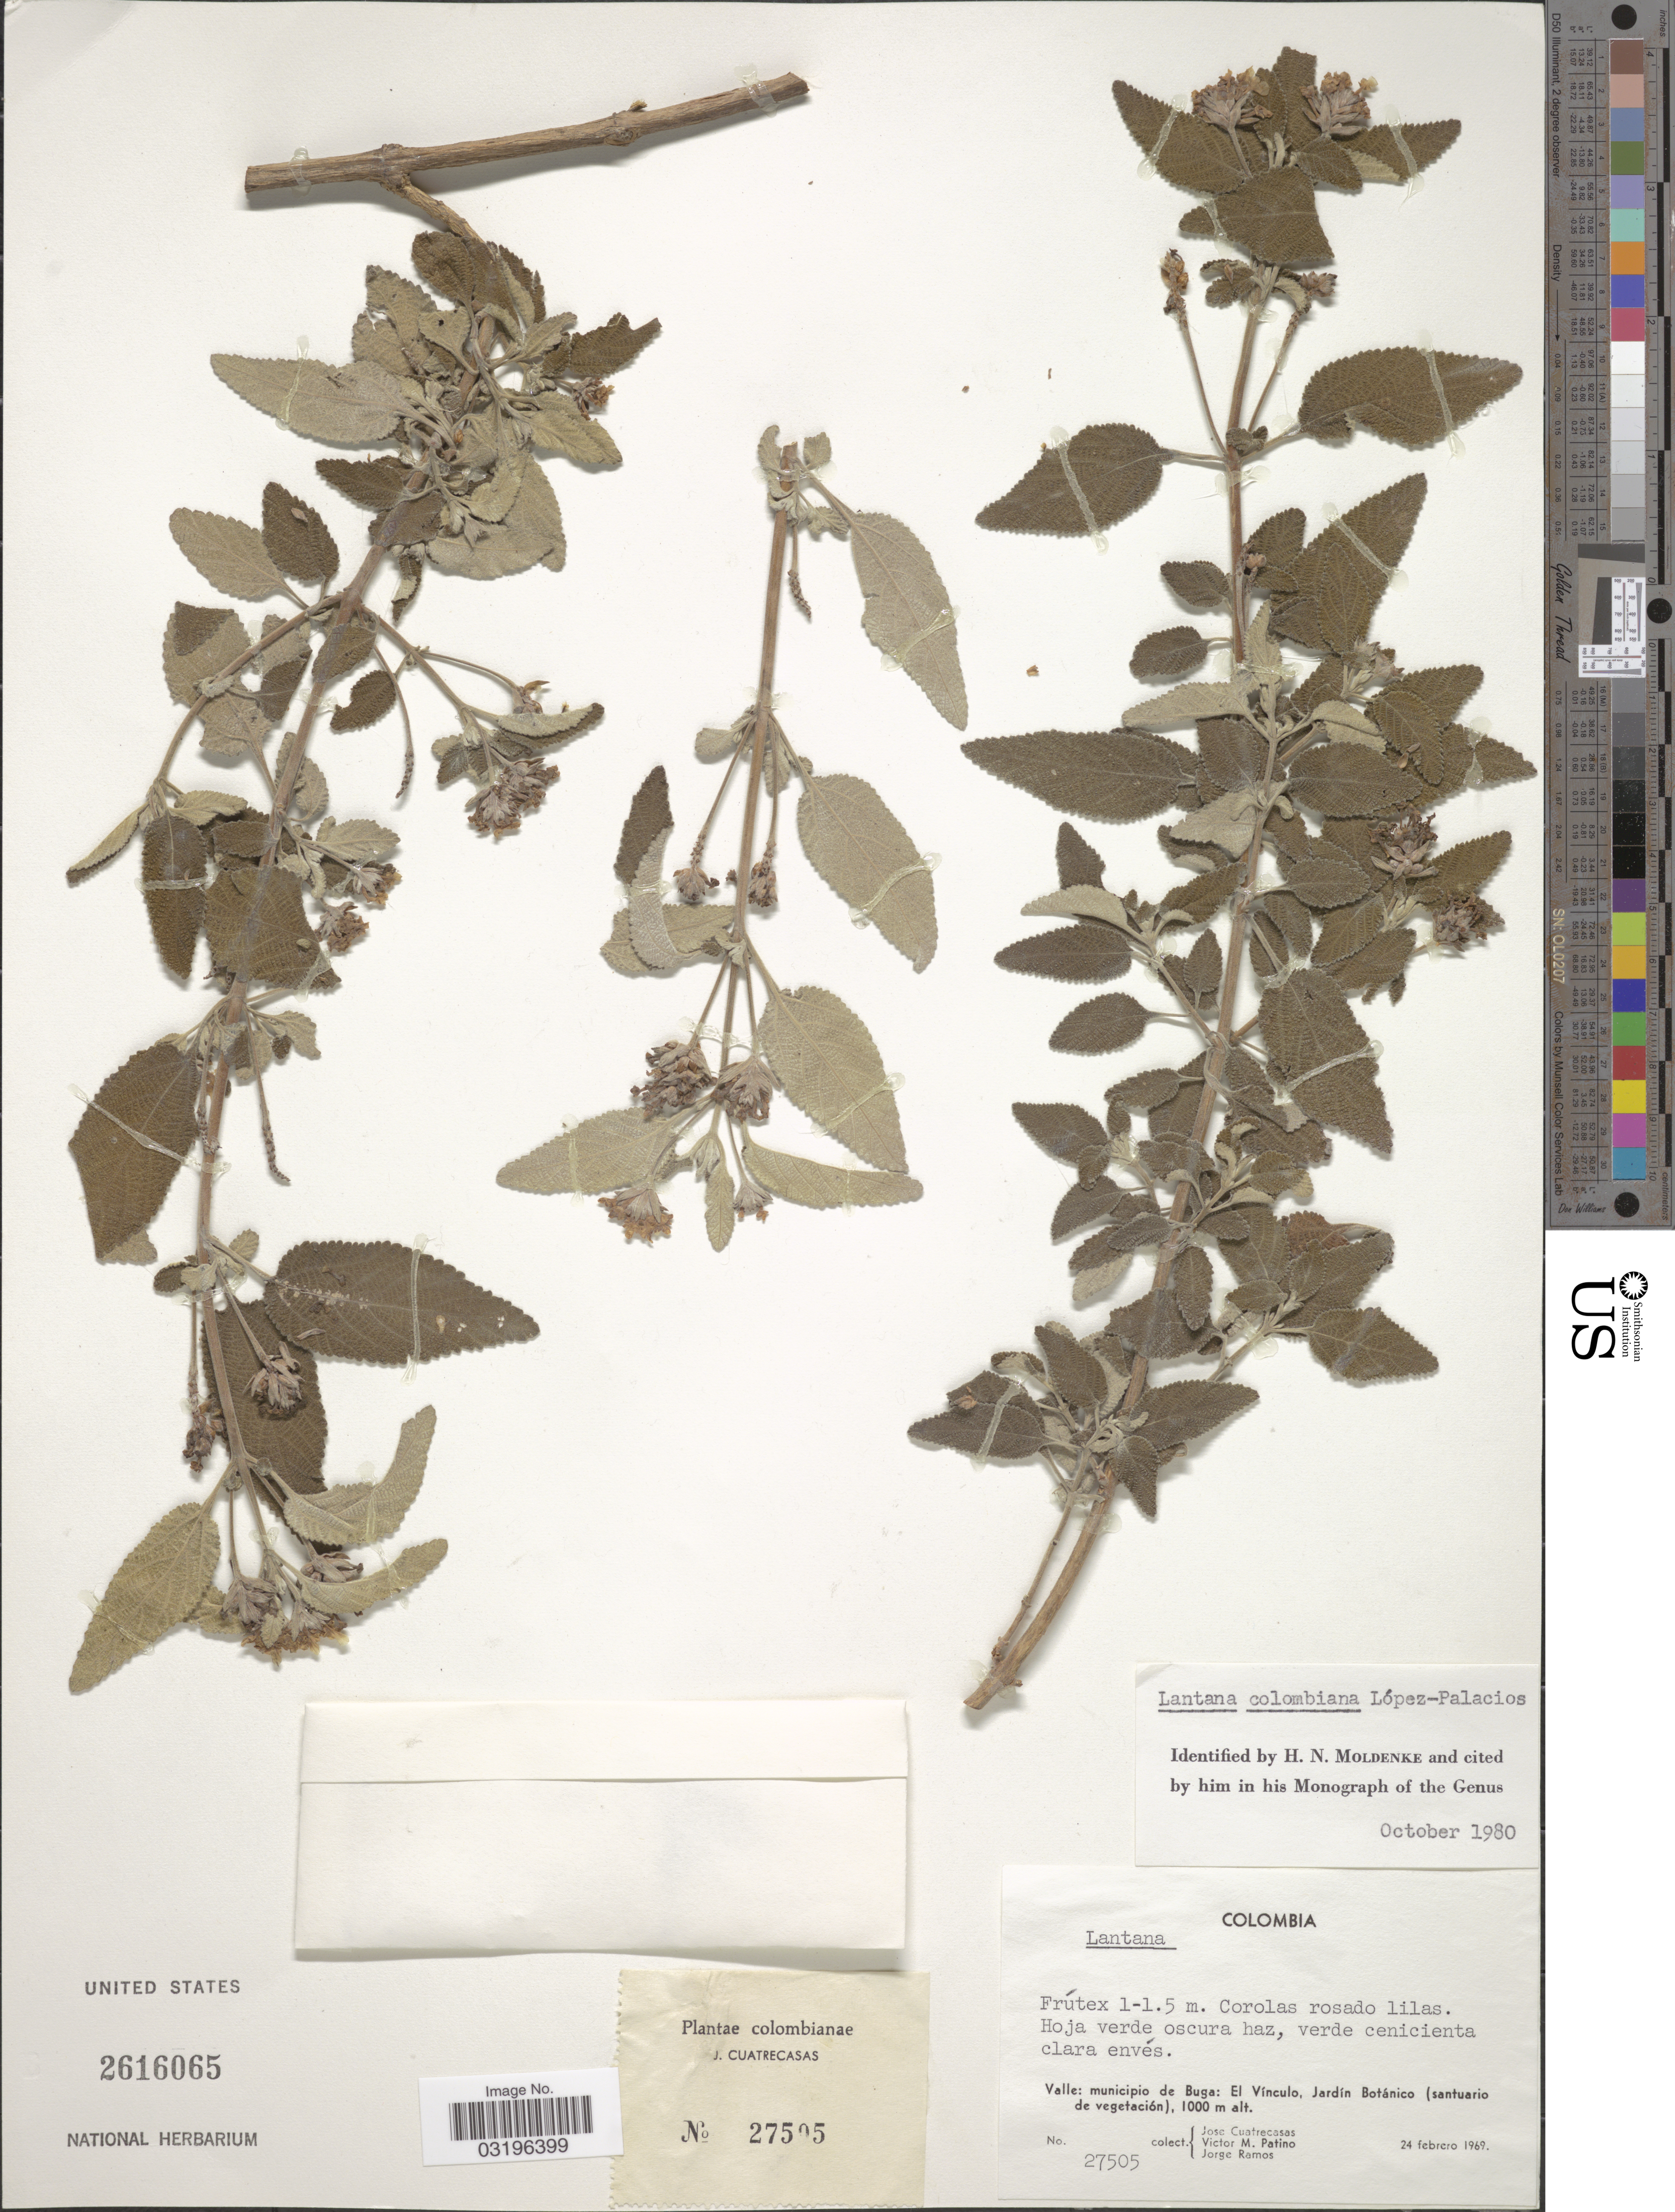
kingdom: Plantae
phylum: Tracheophyta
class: Magnoliopsida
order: Lamiales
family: Verbenaceae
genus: Lantana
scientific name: Lantana colombiana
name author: López-Pal.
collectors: J. Cuatrecasas, V. M. Patiño & J. Ramos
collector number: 27505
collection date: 1969-02-24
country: Colombia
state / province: Valle del Cauca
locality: Valle: municipio de Buga: El Vínculo, Jardín Botánica (santuario de vegetación).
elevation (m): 1000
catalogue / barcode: US 2616065